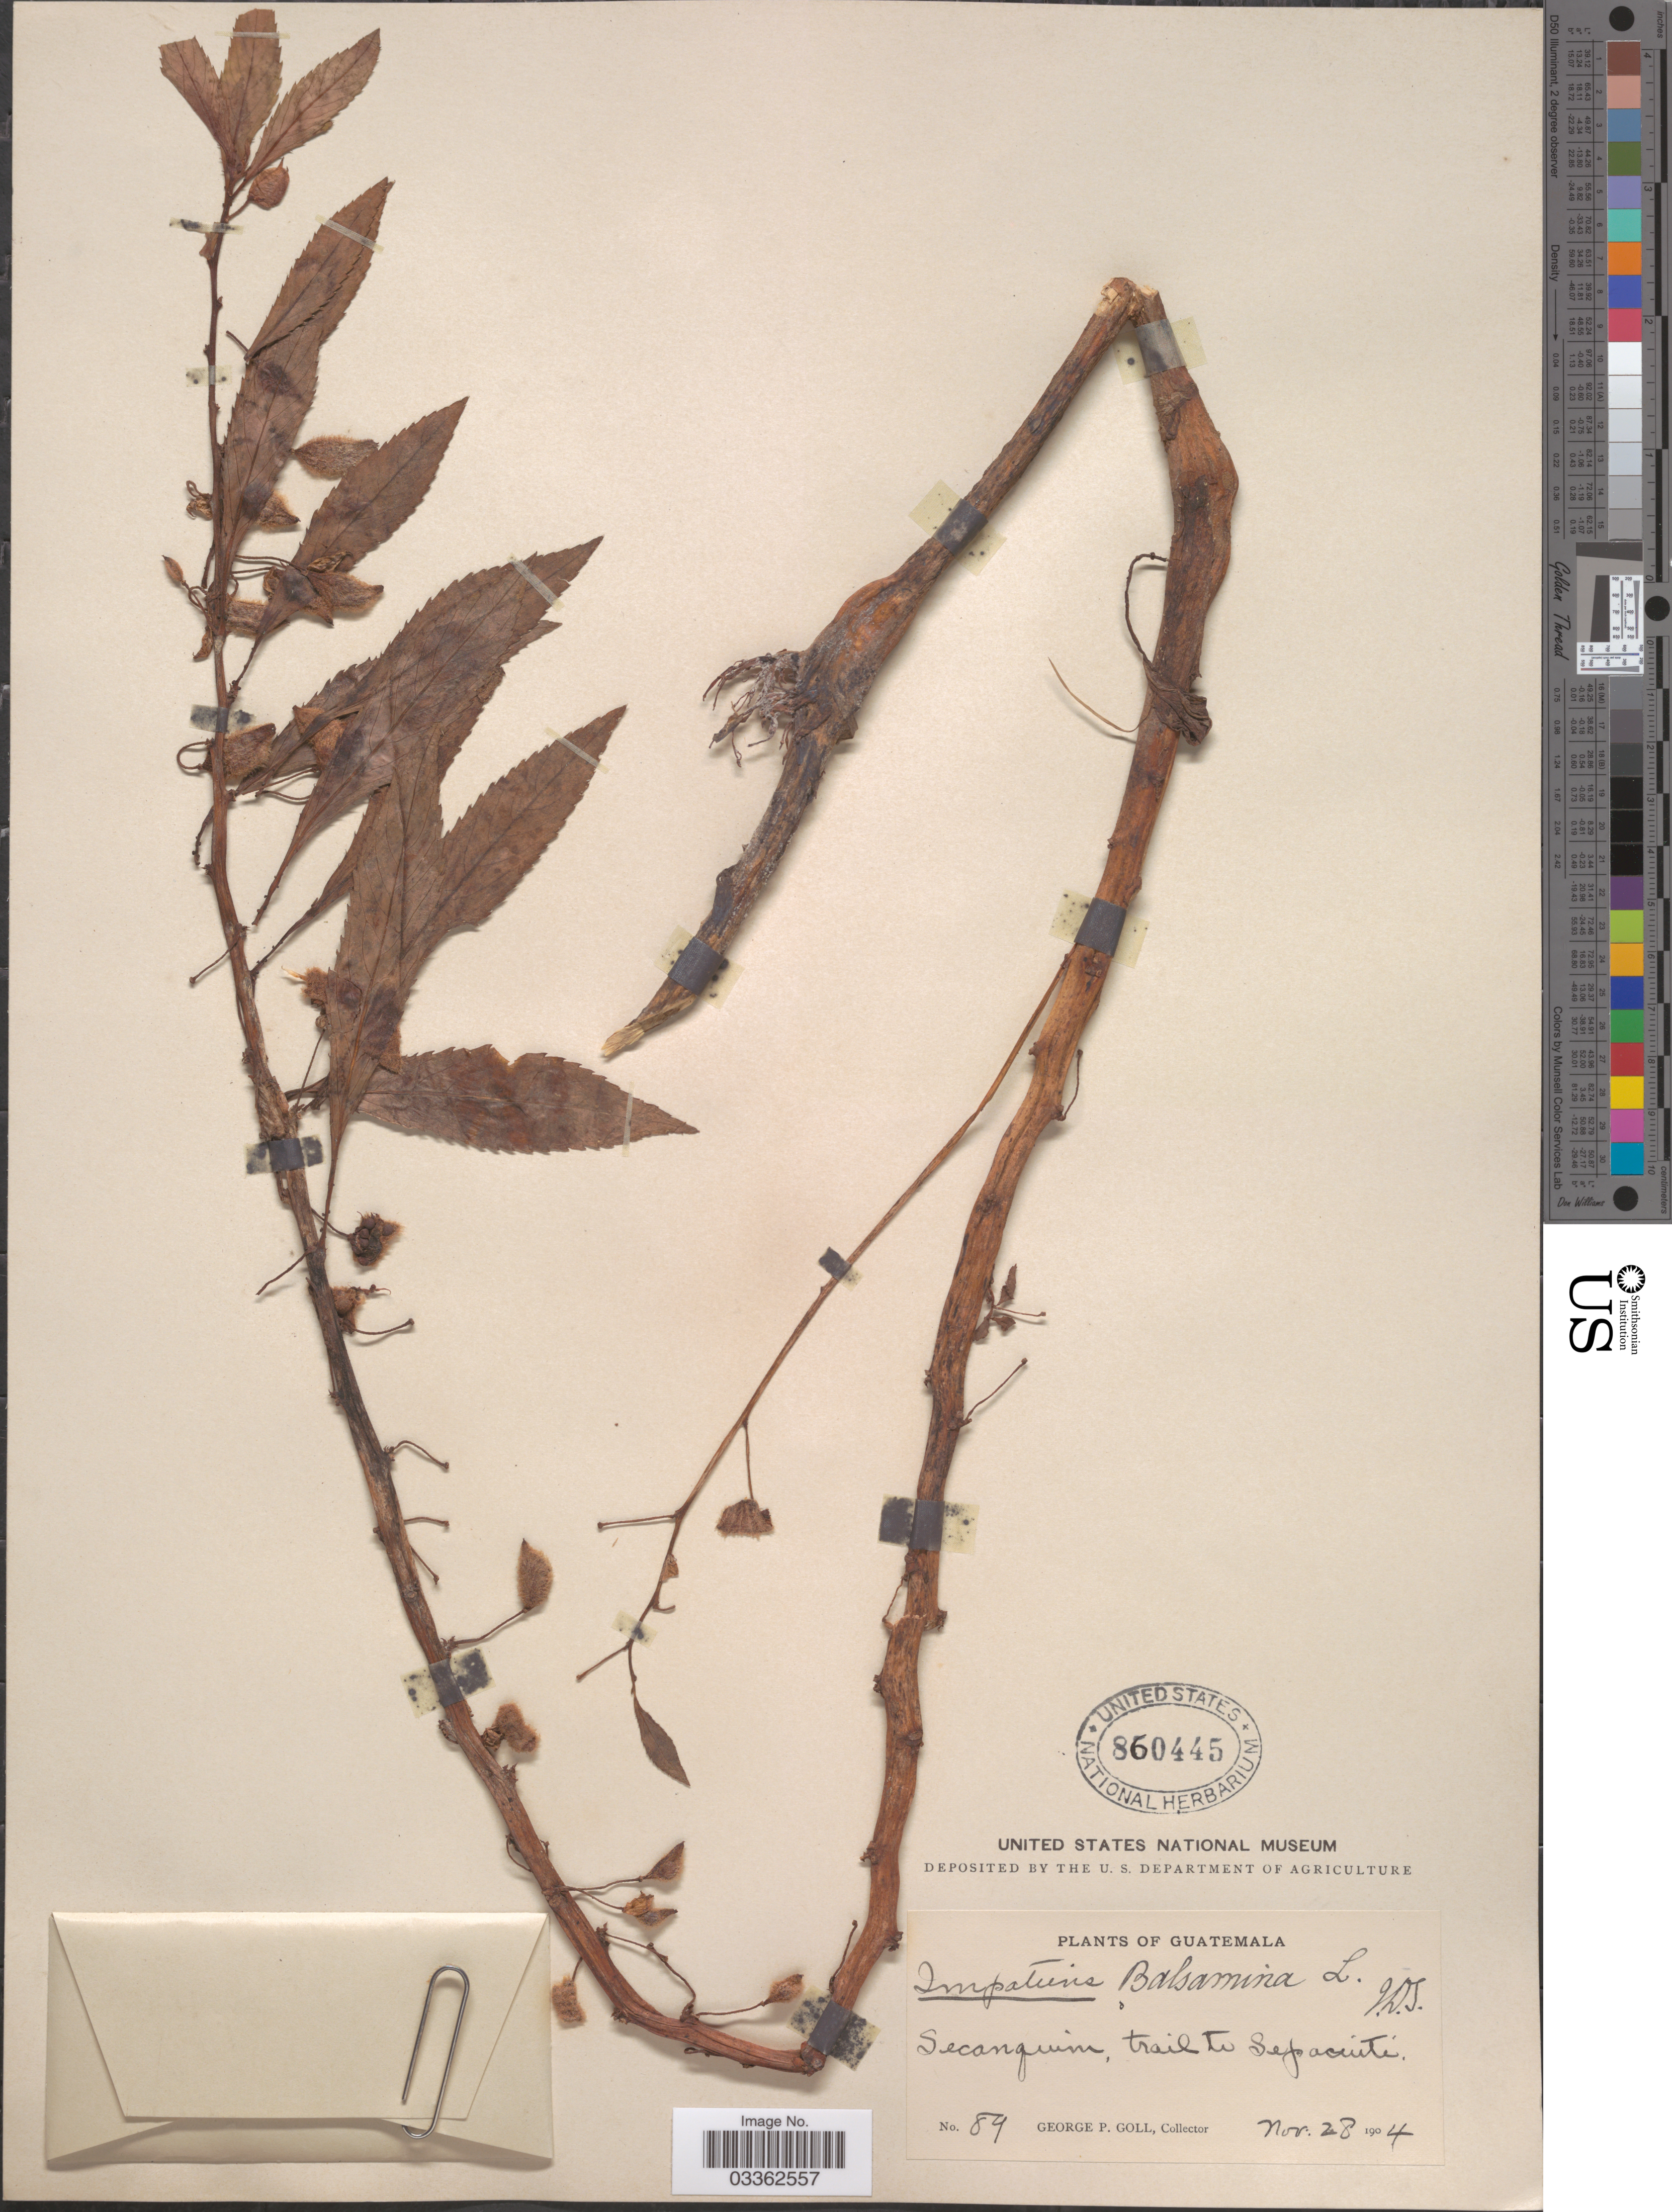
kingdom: Plantae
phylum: Tracheophyta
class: Magnoliopsida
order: Ericales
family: Balsaminaceae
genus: Impatiens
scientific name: Impatiens balsamina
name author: L.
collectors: G. P. Goll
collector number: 89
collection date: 1904-11-28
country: Guatemala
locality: Secanquim, trail to Sepaciuti.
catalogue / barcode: US 860445